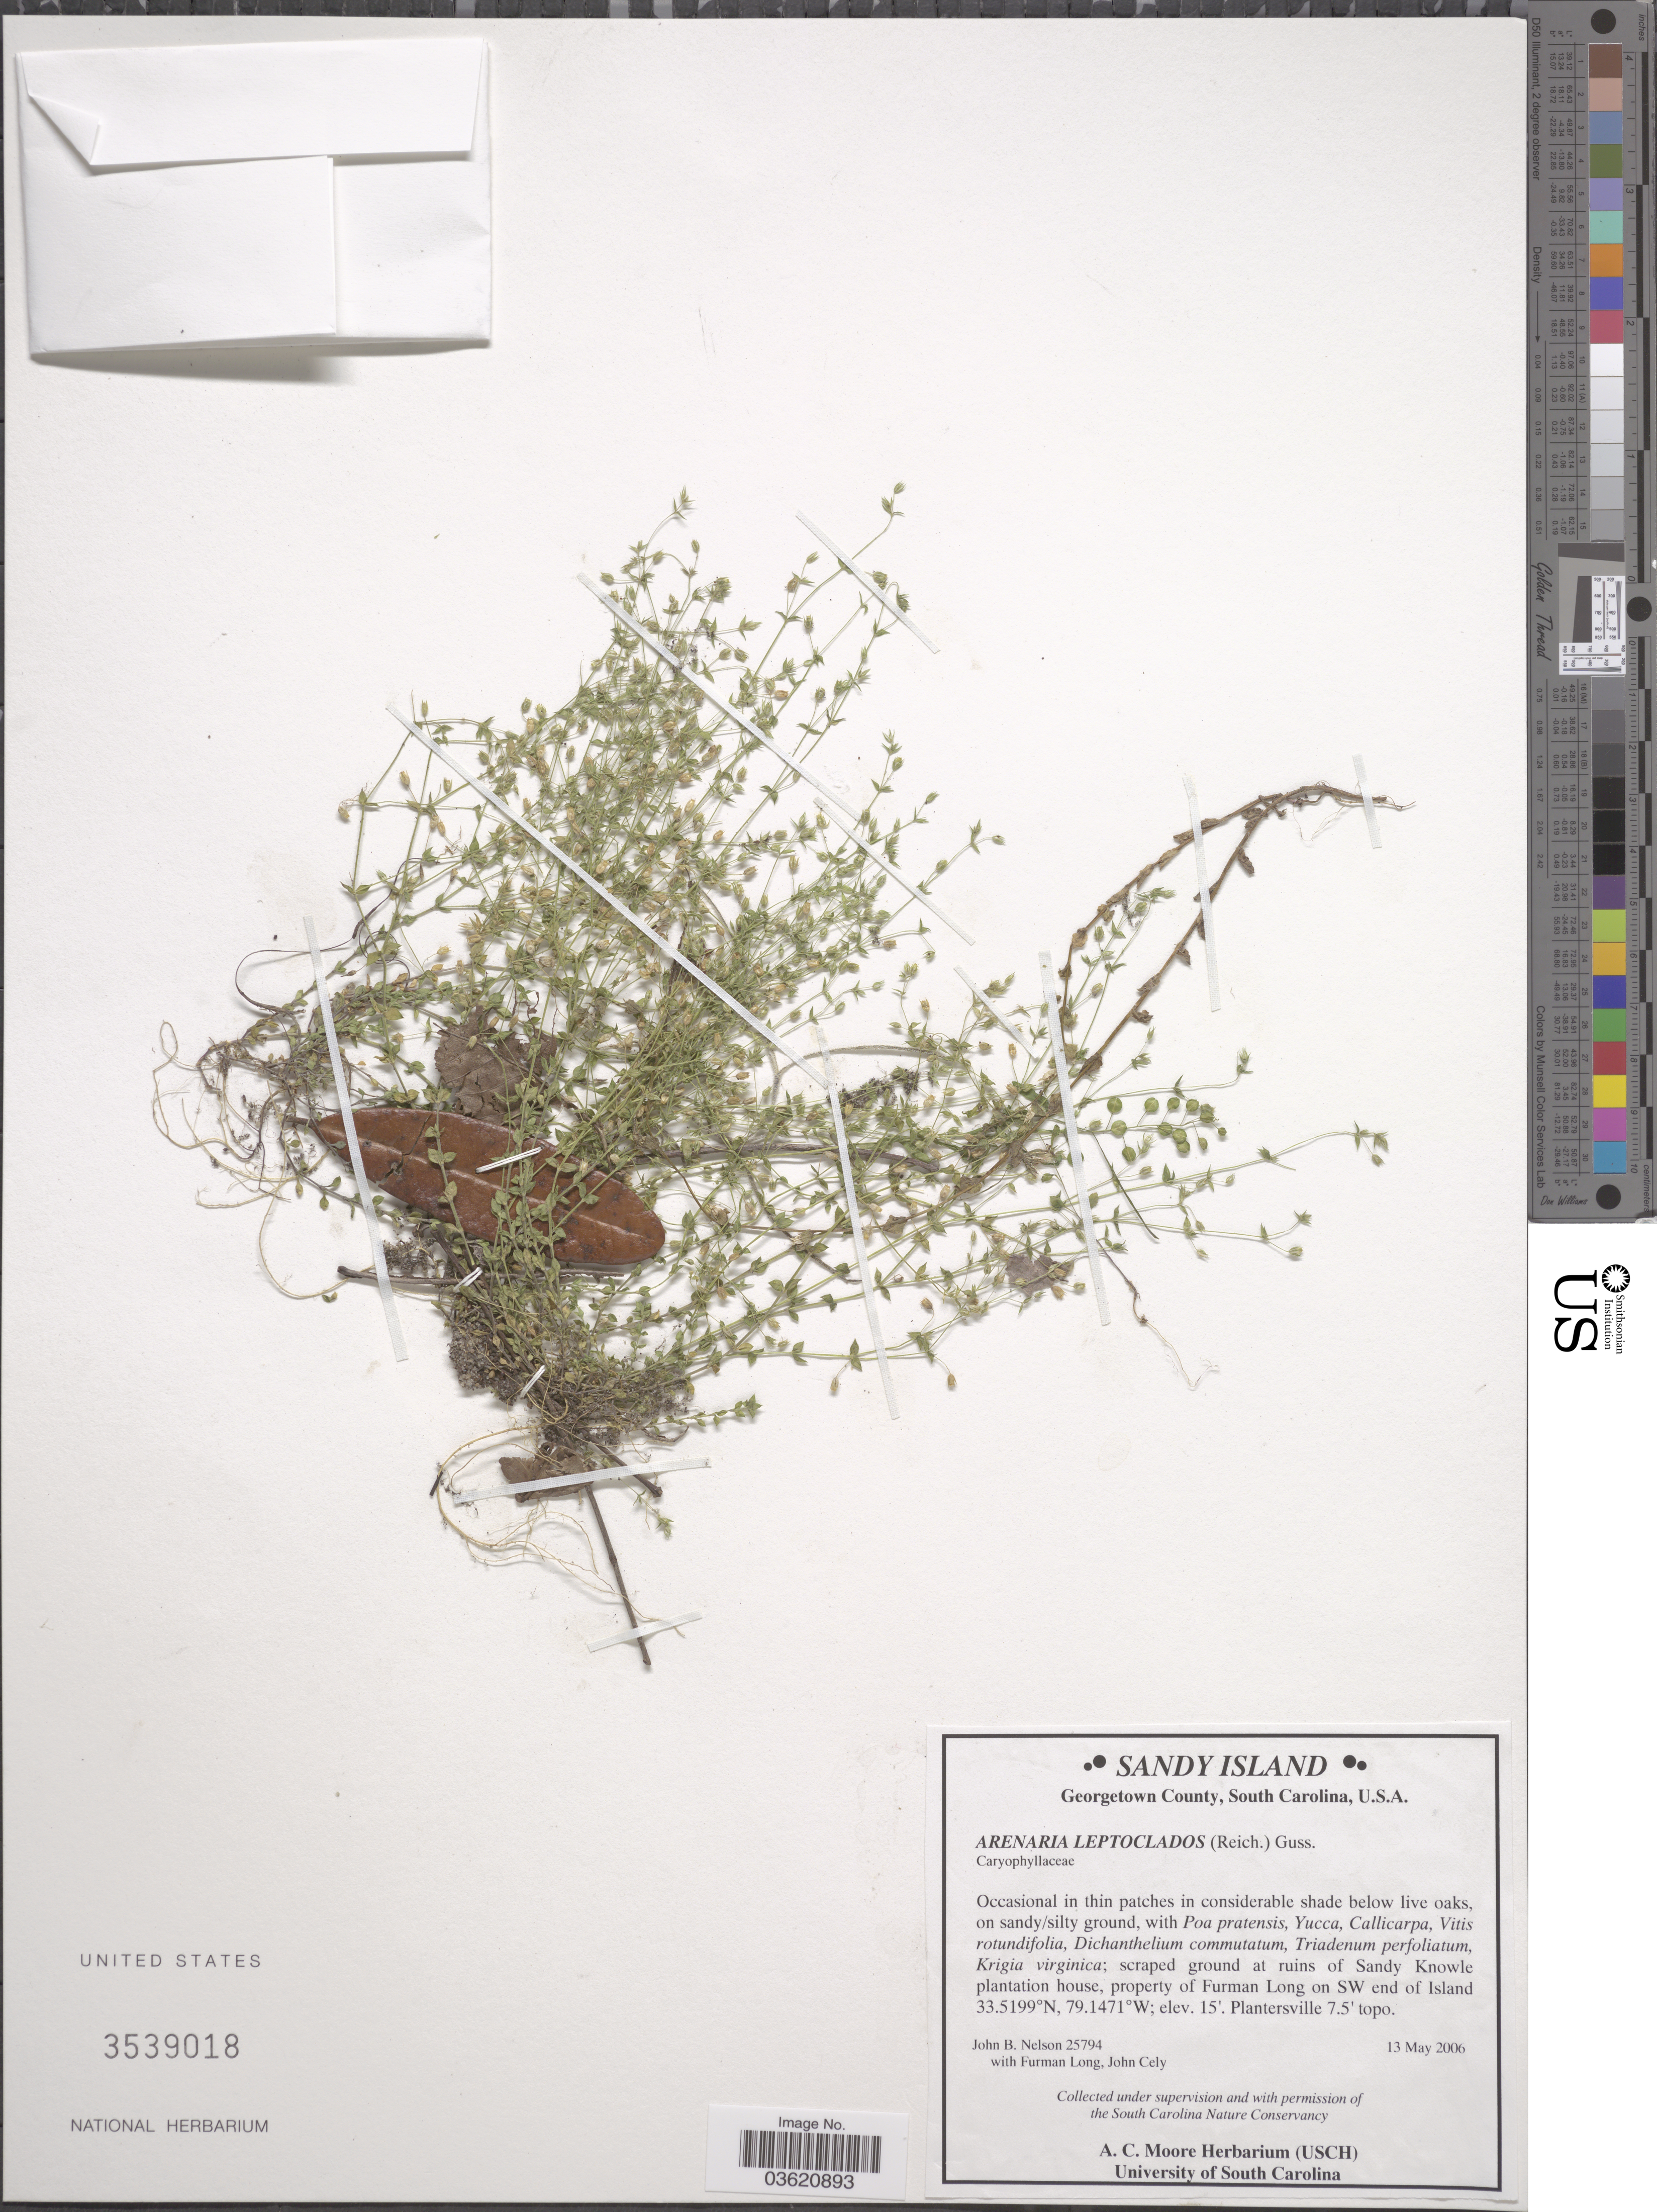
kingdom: Plantae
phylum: Tracheophyta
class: Magnoliopsida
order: Caryophyllales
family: Caryophyllaceae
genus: Arenaria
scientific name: Arenaria leptoclados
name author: (Rchb.) Gussone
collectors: J. B. Nelson, F. Long & J. Cely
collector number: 25794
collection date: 2006-05-13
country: United States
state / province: South Carolina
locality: Sandy Island. Georgetown County. At ruins of Sandy Knowle plantation house, property of Furman Long on SW end of Island.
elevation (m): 5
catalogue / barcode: US 3539018